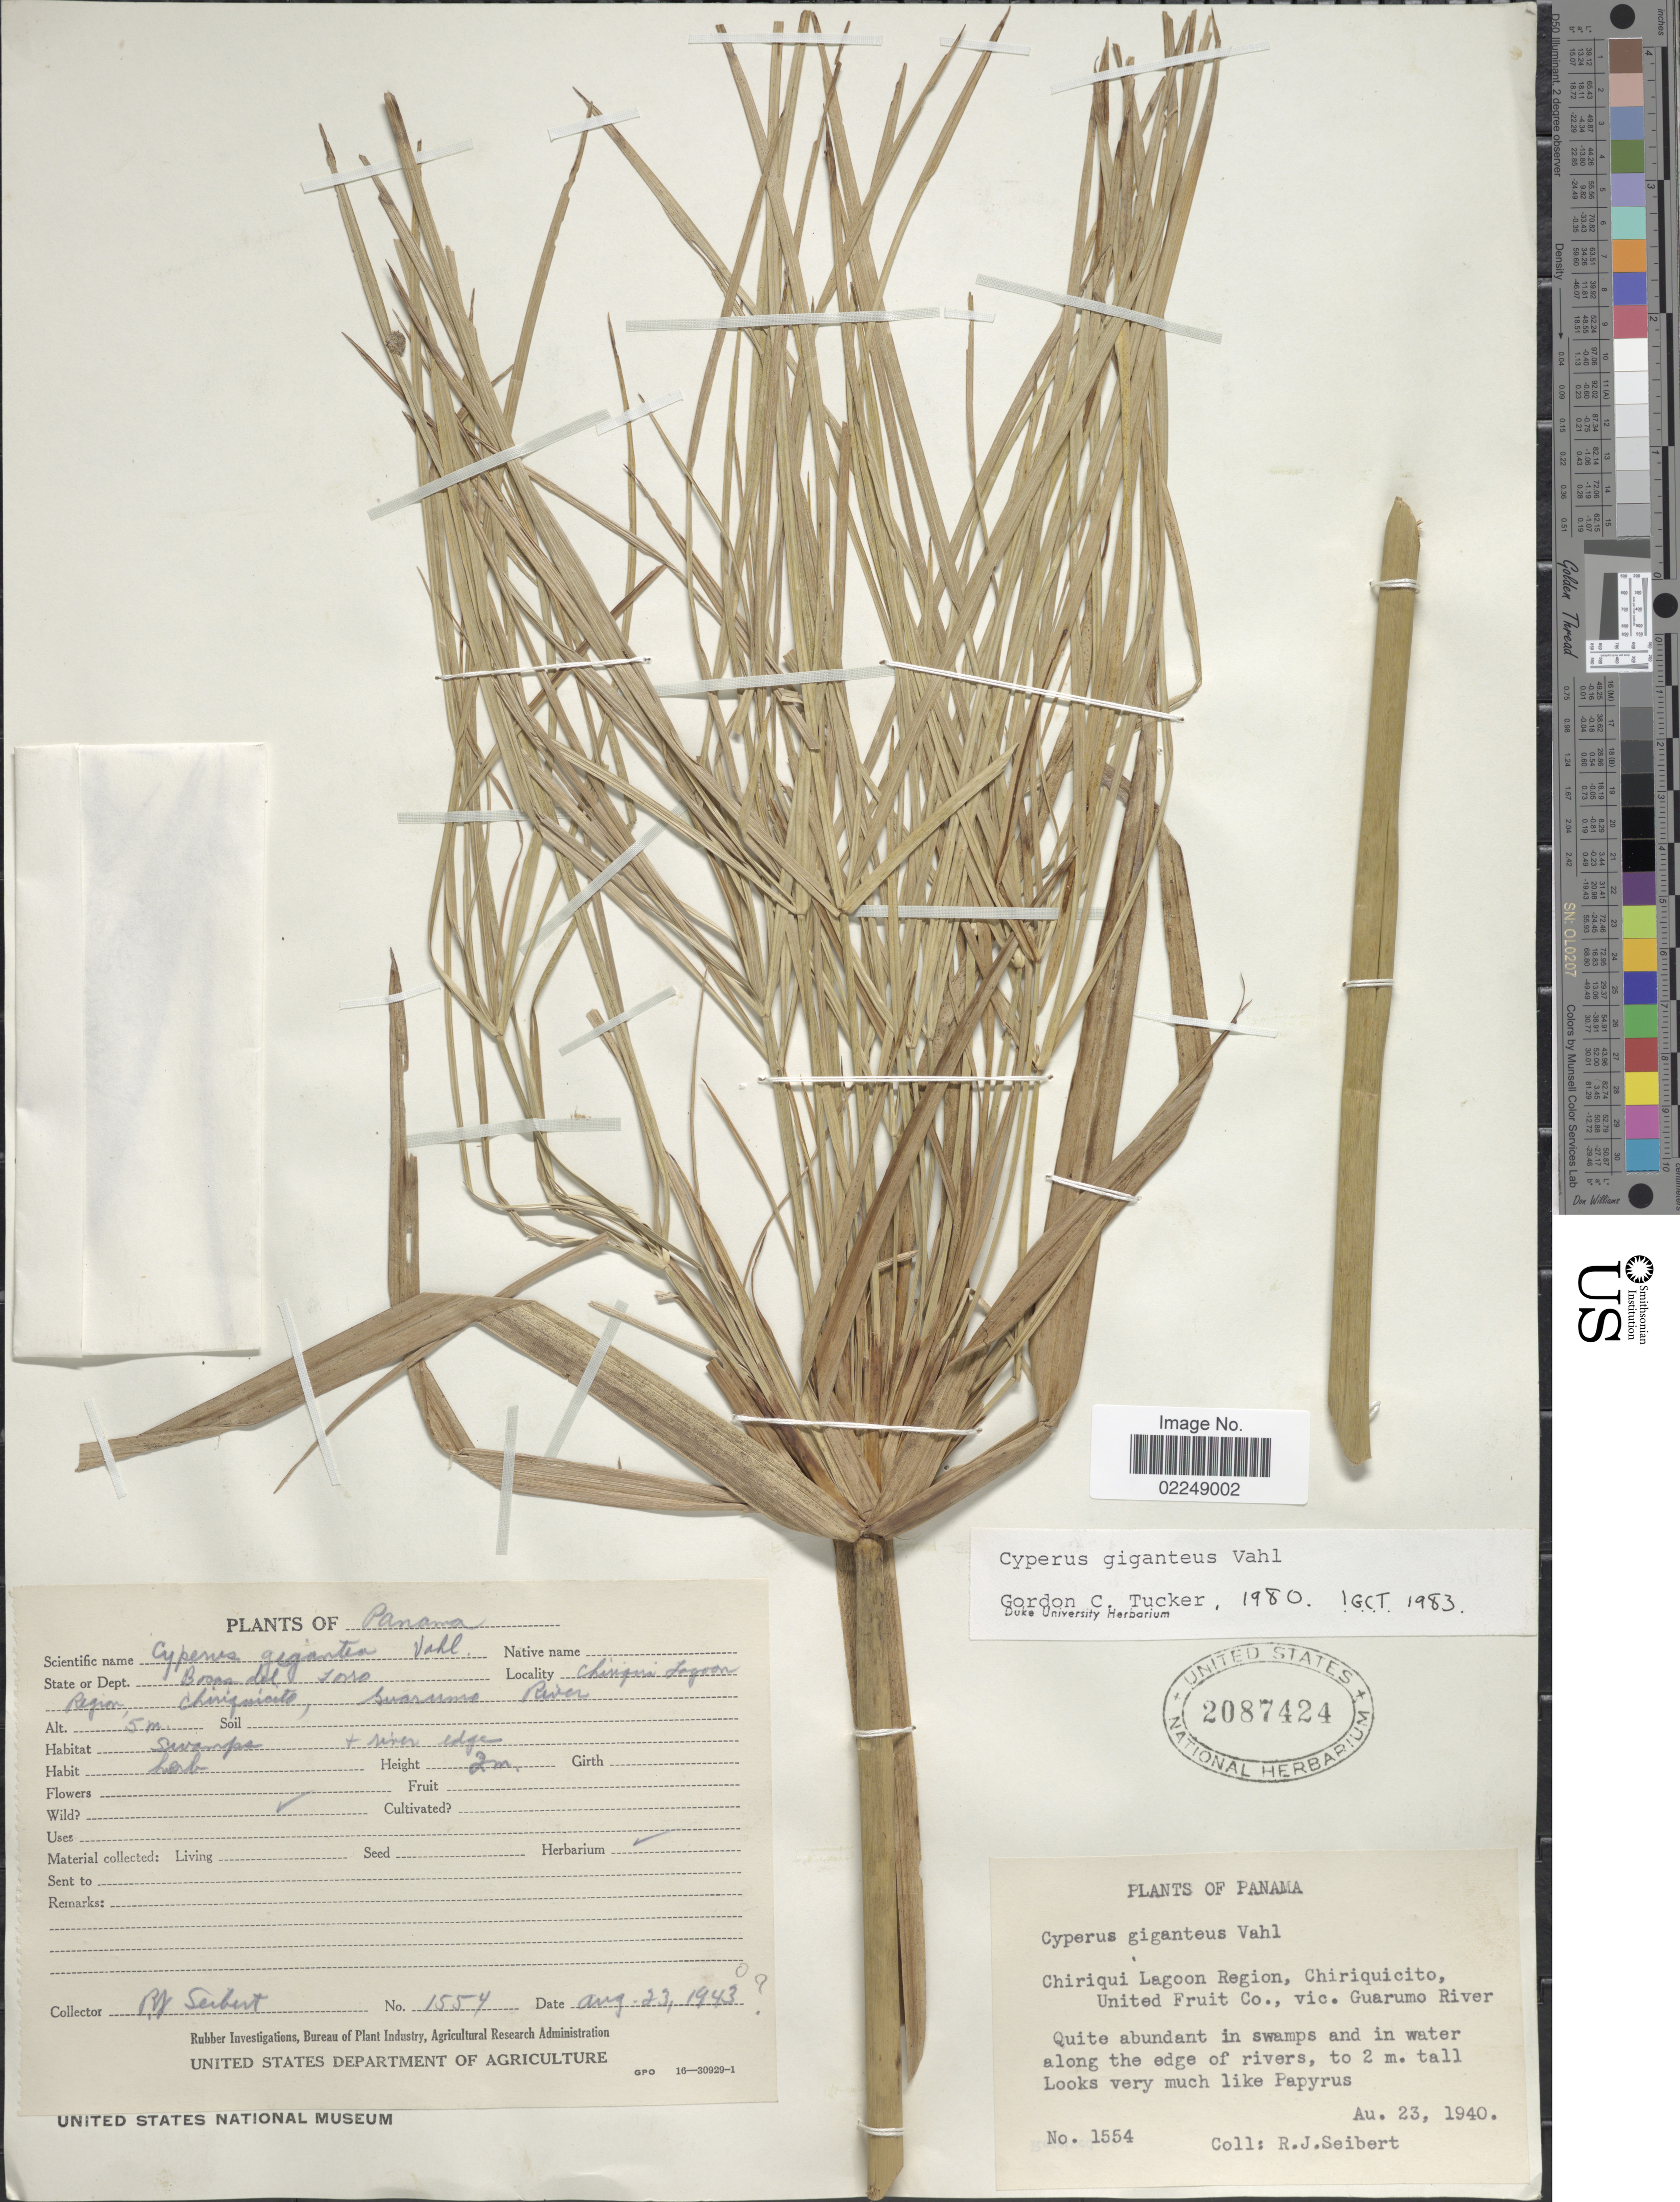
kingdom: Plantae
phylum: Tracheophyta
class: Liliopsida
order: Poales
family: Cyperaceae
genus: Cyperus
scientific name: Cyperus giganteus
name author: Vahl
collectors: R. J. Seibert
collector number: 1554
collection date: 1940-08-23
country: Panama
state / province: Chiriqui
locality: Chiriqui Lagoon Region, Chiriquicito, United Fruit Co., vic. Guarumo River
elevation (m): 5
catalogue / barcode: US 2087424